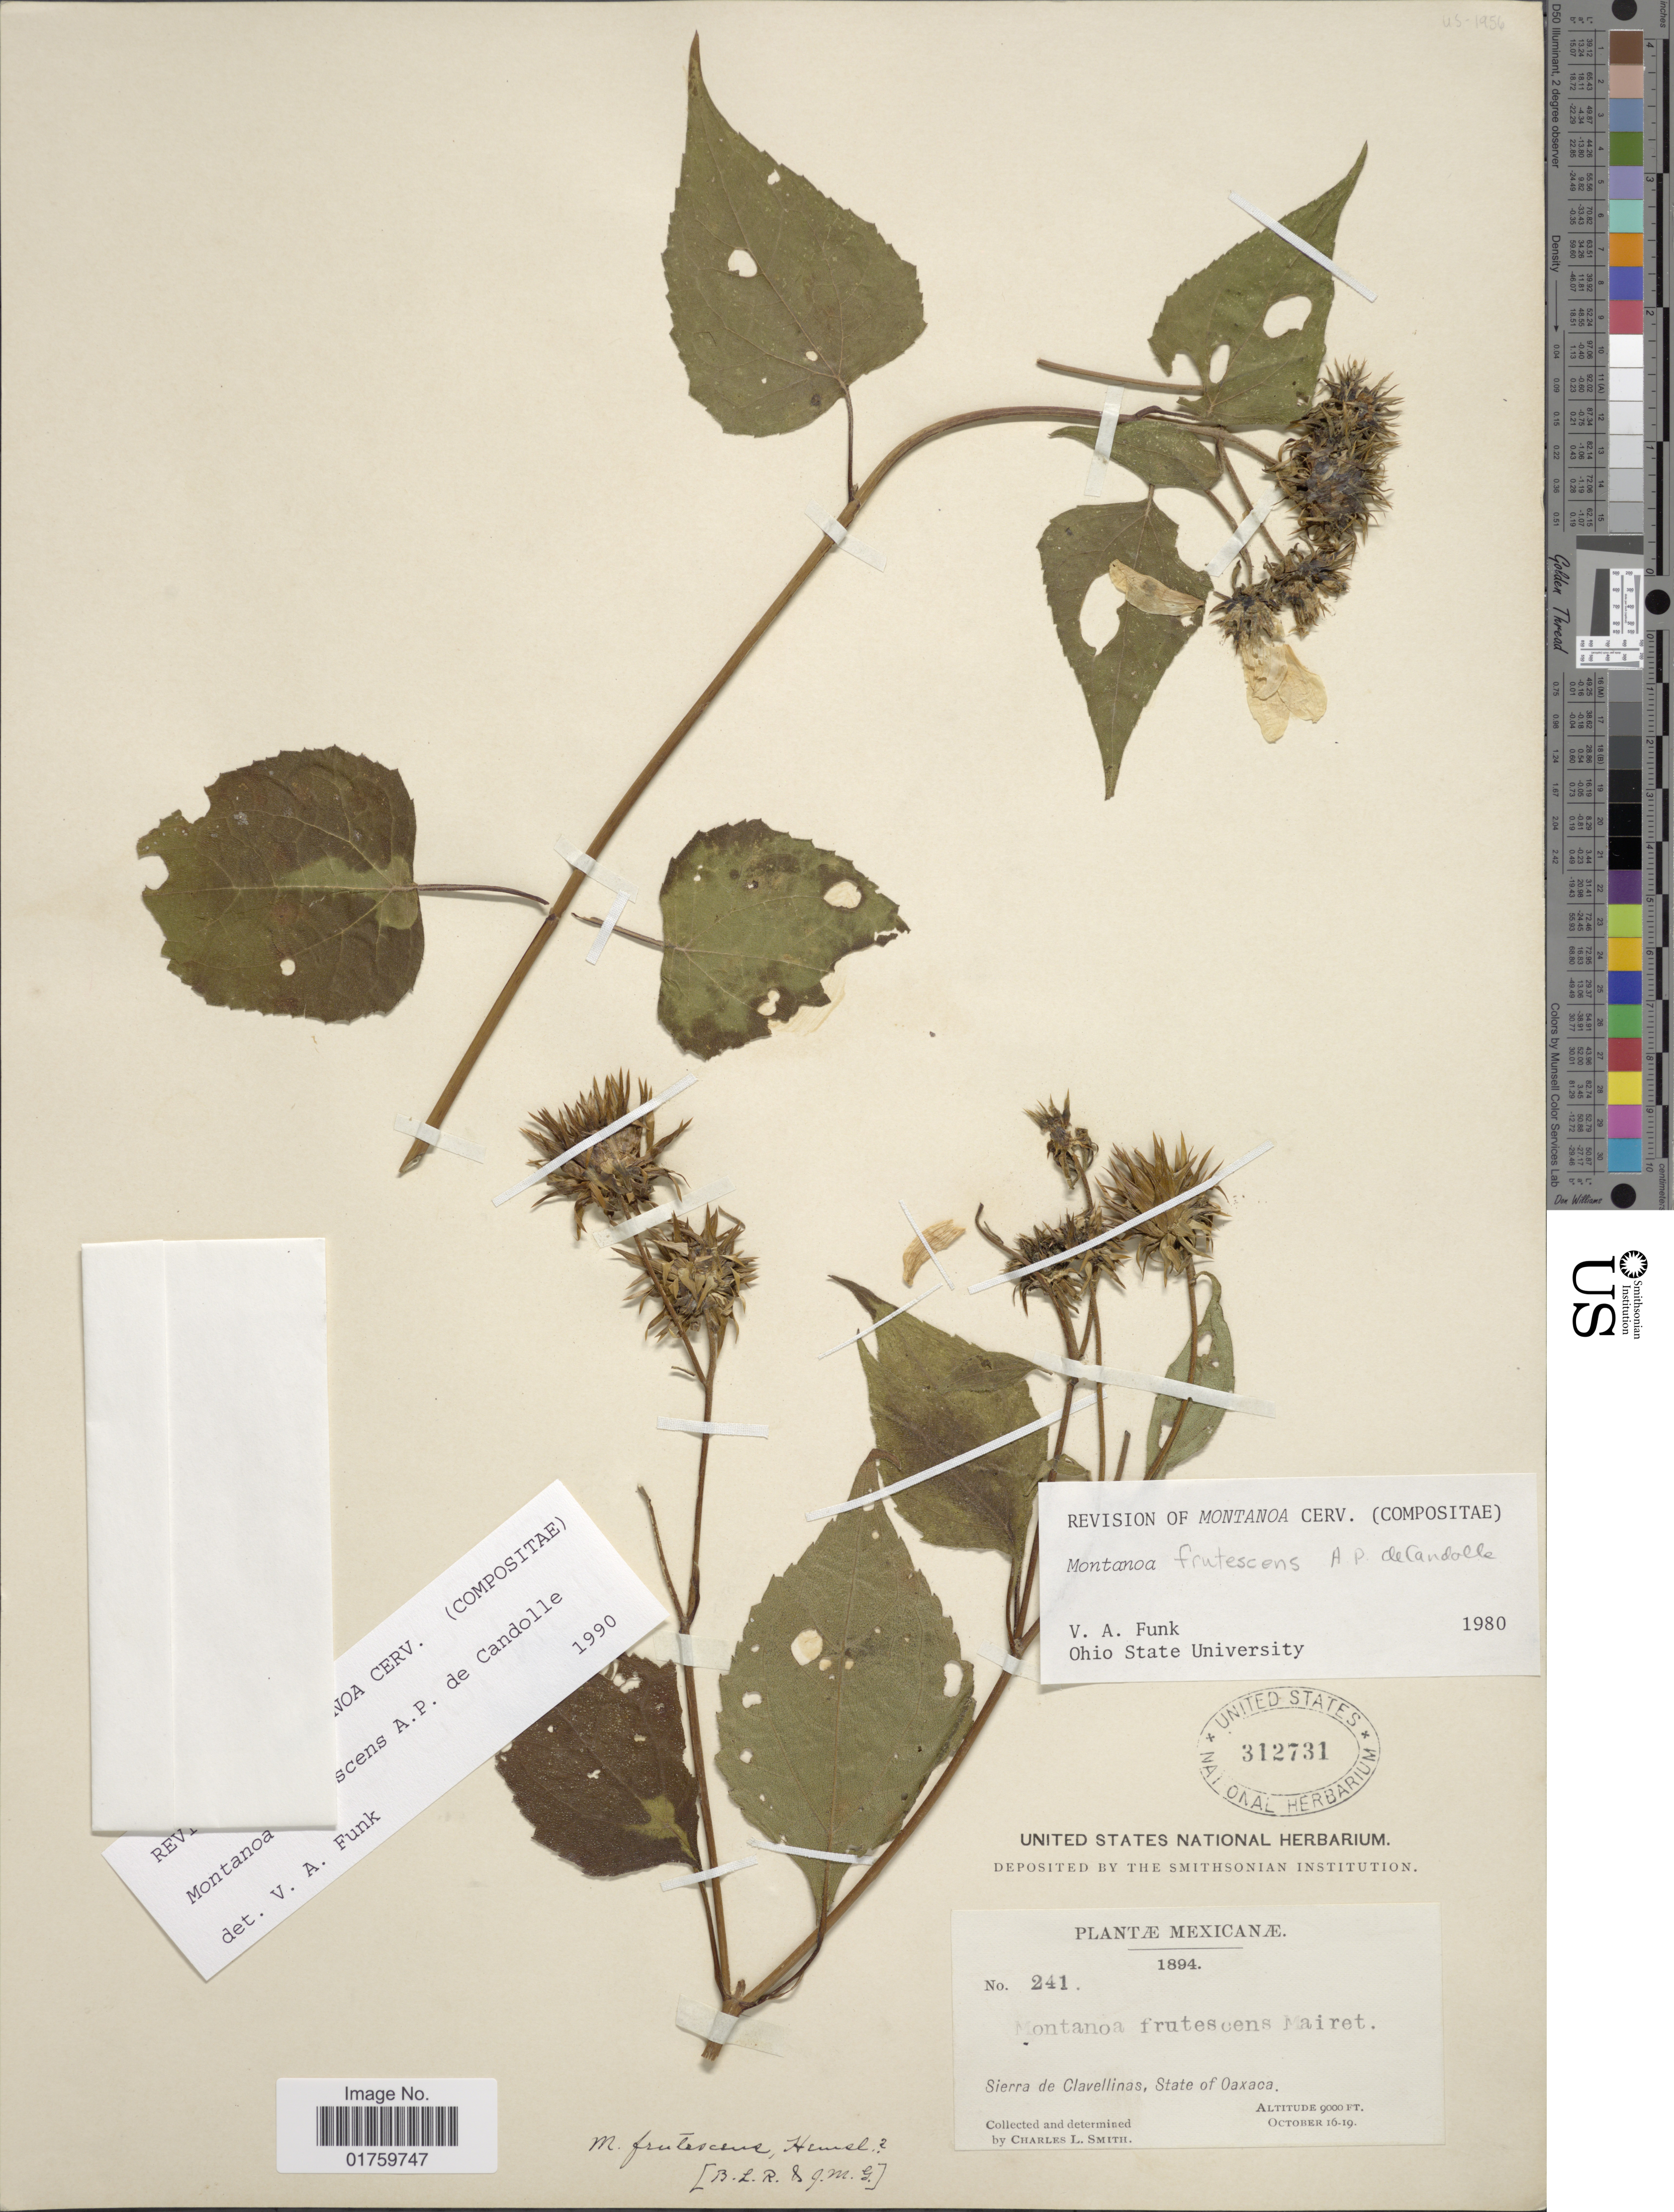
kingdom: Plantae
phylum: Tracheophyta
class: Magnoliopsida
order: Asterales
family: Asteraceae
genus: Montanoa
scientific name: Montanoa frutescens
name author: Mairet ex DC.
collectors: C. L. Smith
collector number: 241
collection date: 1894-10-16/1894-10-19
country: Mexico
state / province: Oaxaca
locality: Sierra de Clavellinas.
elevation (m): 2743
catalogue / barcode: US 312731